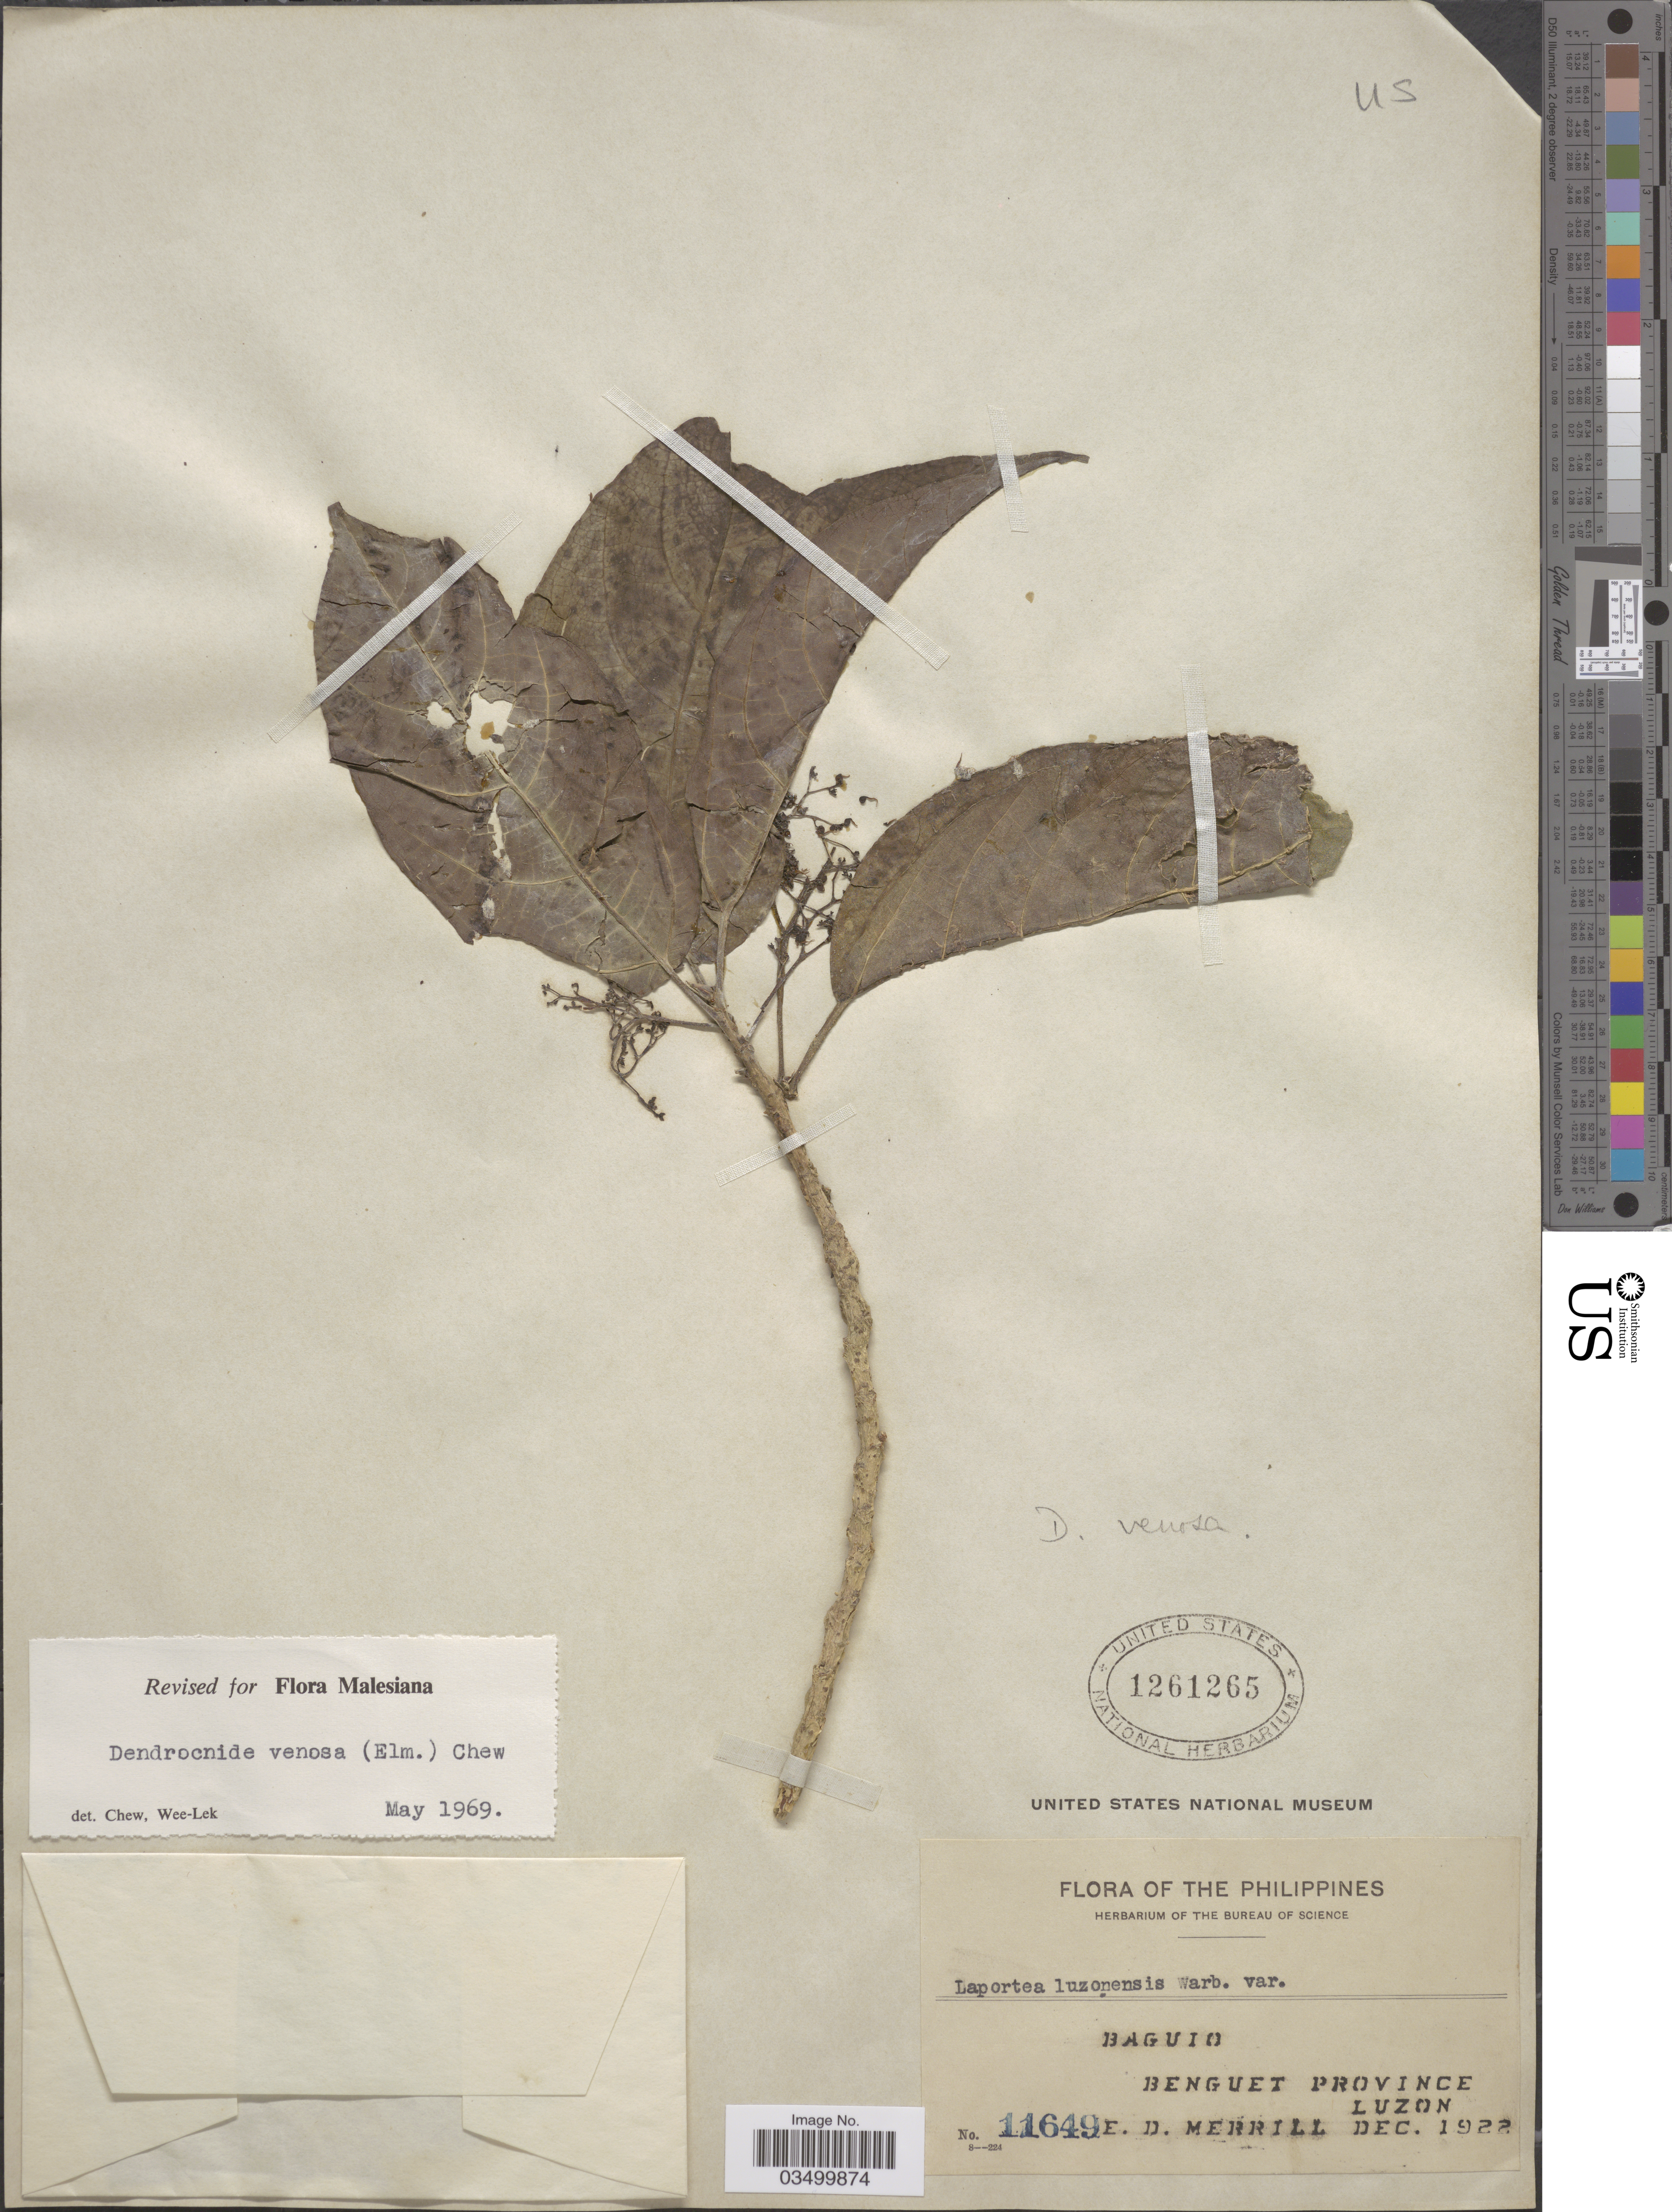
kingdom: Plantae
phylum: Tracheophyta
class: Magnoliopsida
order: Rosales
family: Urticaceae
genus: Dendrocnide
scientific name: Dendrocnide venosa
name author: (Elmer) Chew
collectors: E. D. Merrill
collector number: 11649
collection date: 1922-12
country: Philippines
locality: The Philippines. Baguio. Benguet Province. Luzon.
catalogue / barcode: US 1261265